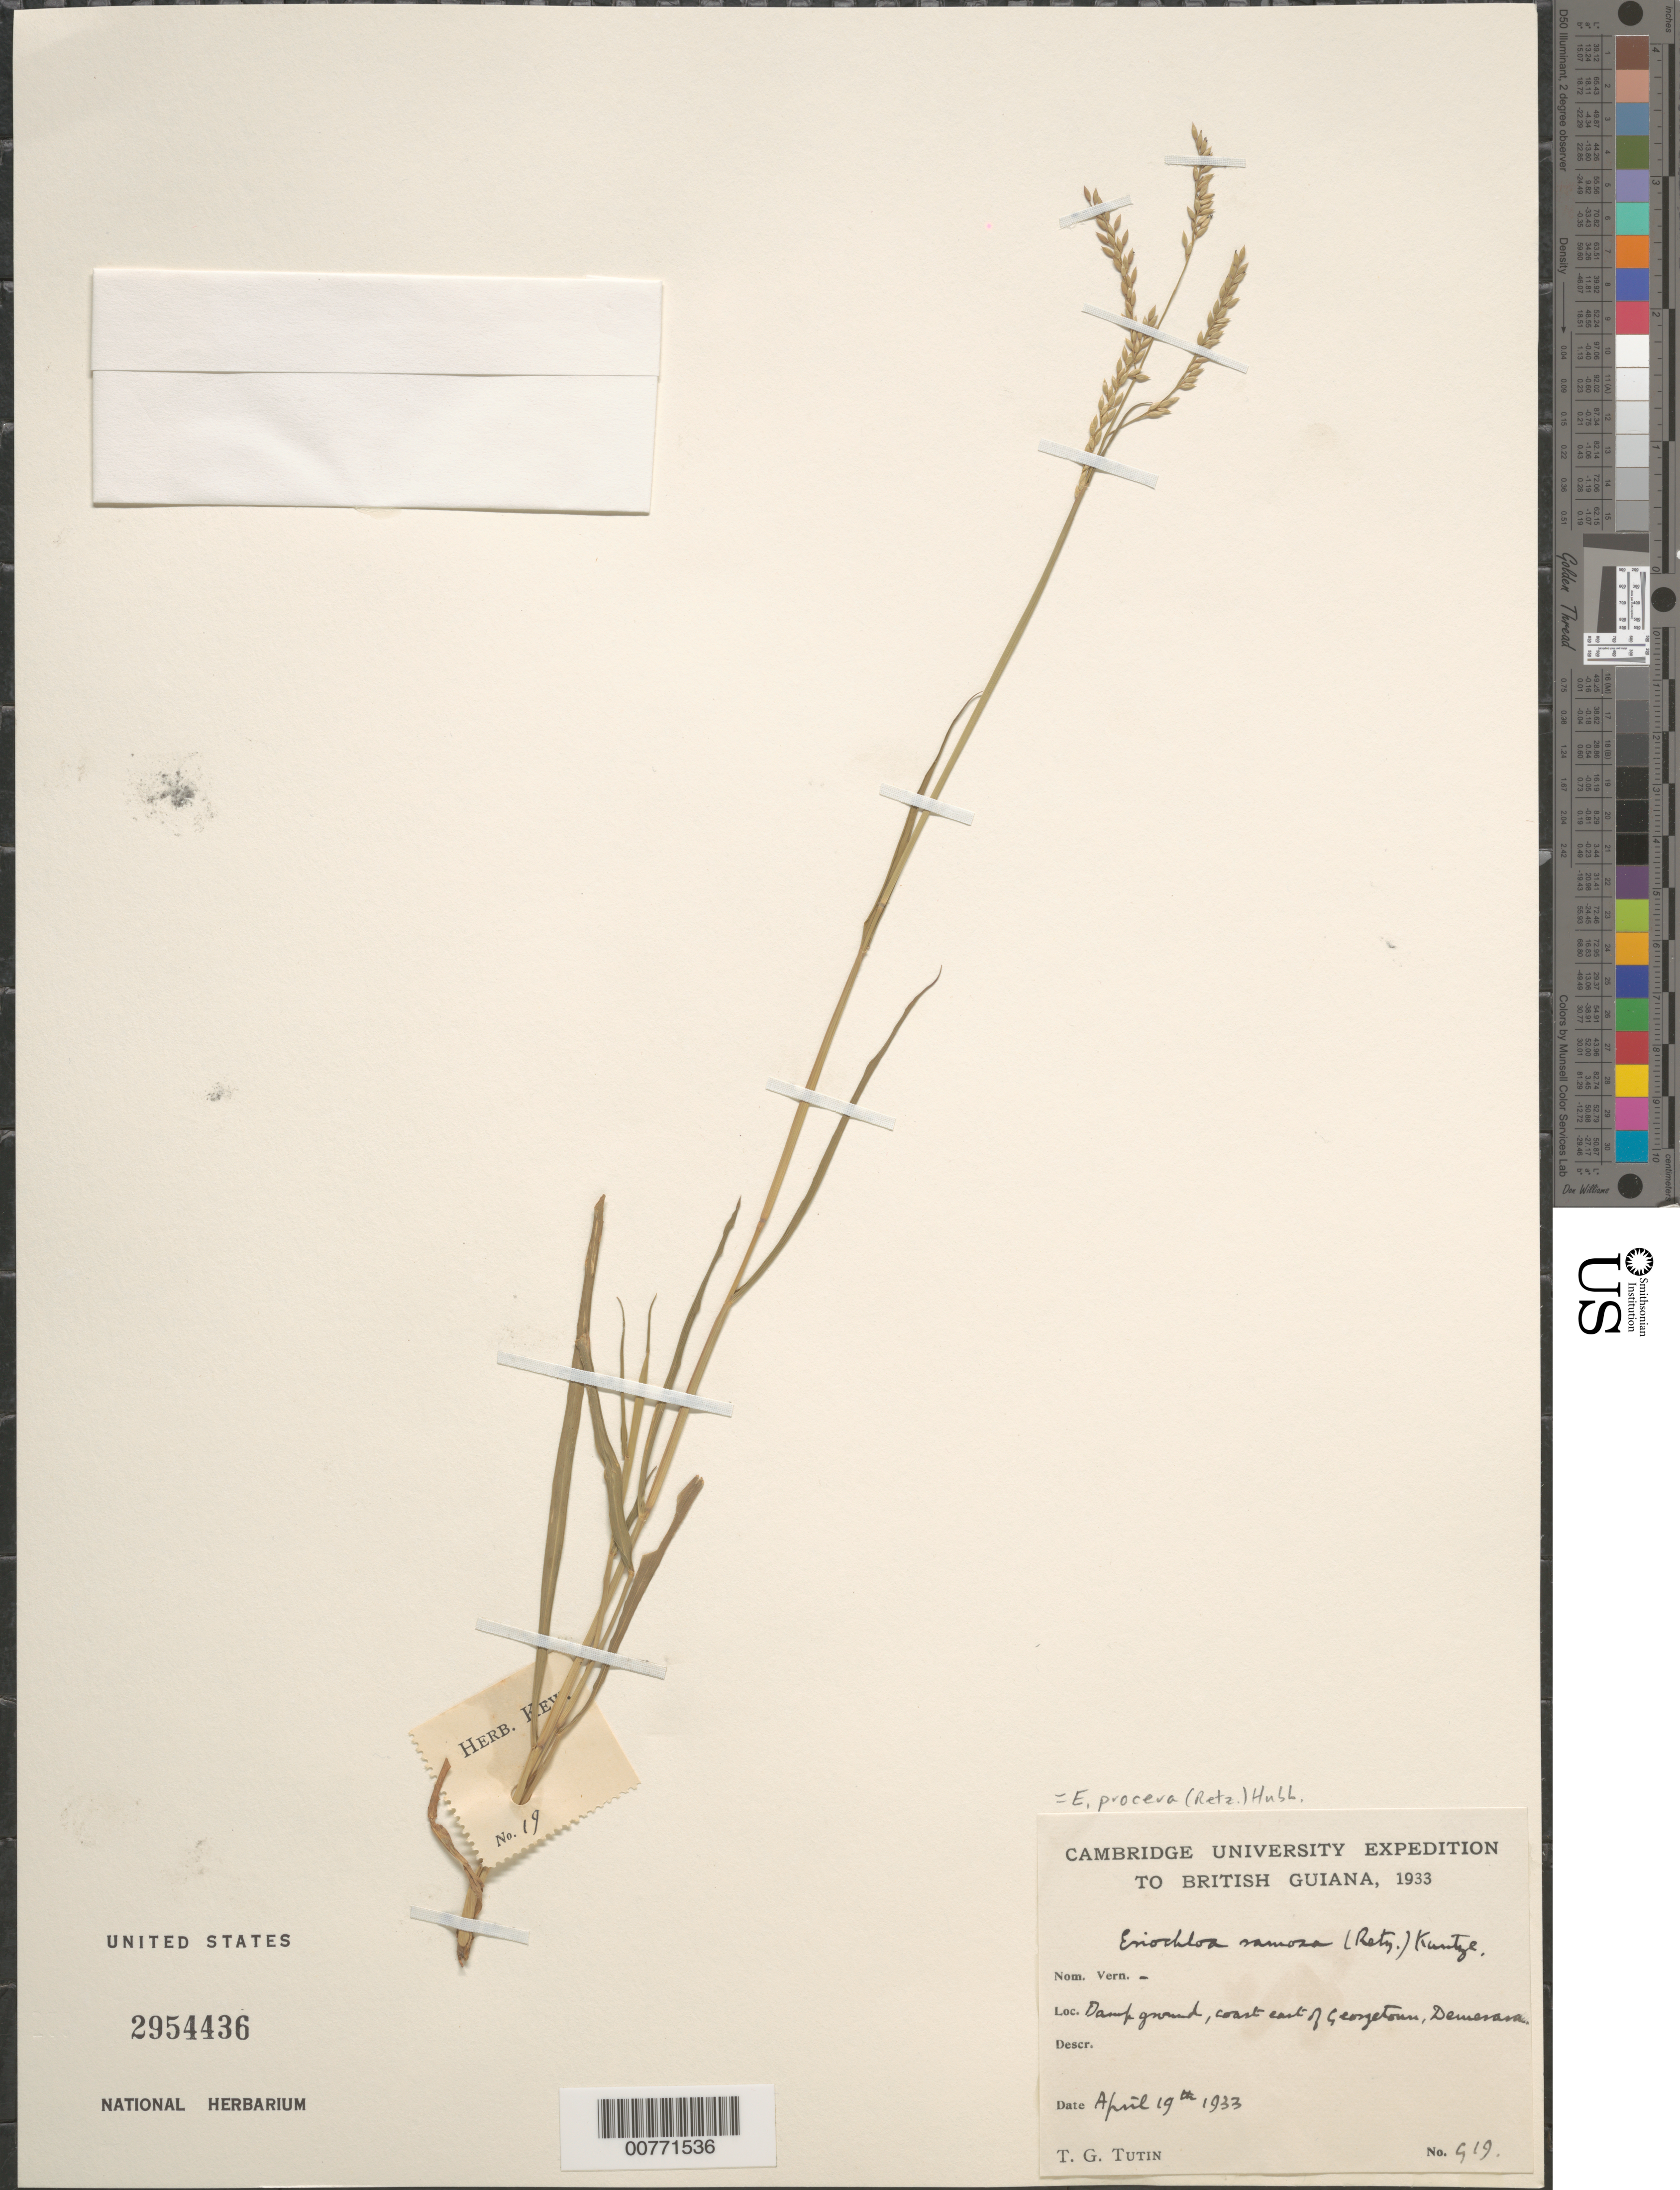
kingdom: Plantae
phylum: Tracheophyta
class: Liliopsida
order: Poales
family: Poaceae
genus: Eriochloa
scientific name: Eriochloa procera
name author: (Retz.) C.E. Hubb.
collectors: T. G. Tutin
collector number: G 19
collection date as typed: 19-Apr-33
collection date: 1933-04-19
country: Guyana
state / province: Demerara-Mahaica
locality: Georgetown, Demerara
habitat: Damp ground, along coast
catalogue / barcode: US 2954436